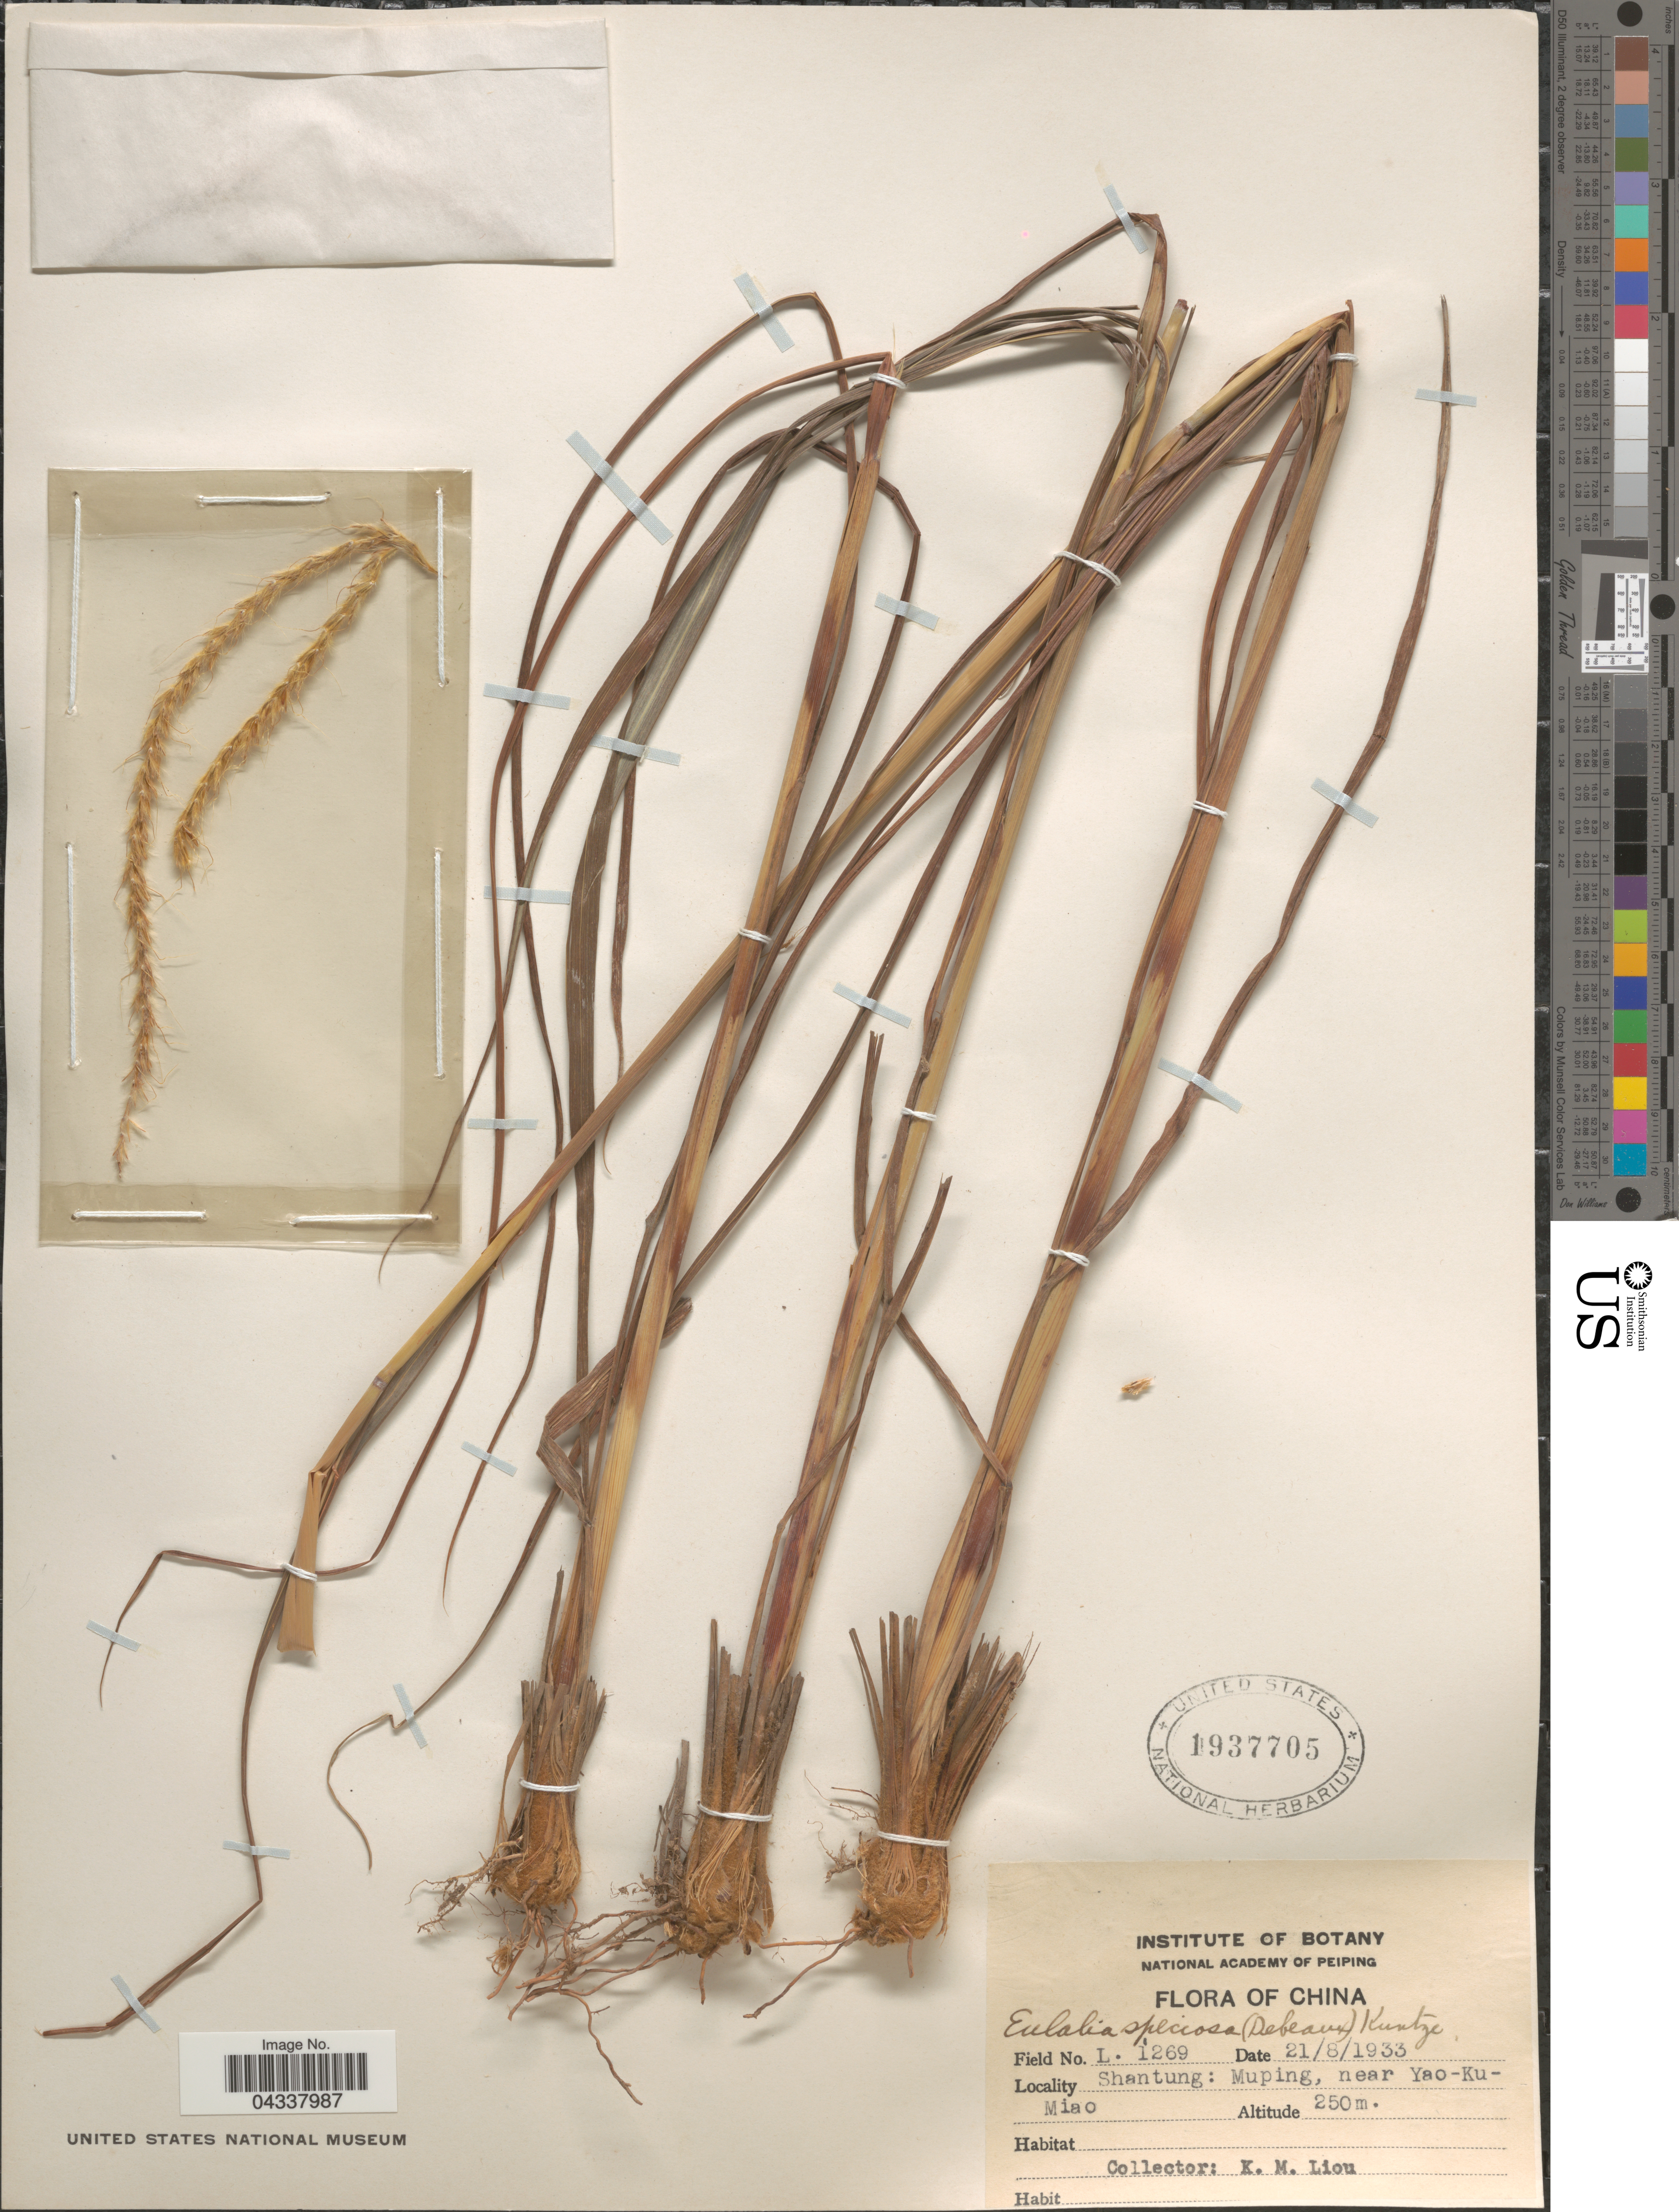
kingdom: Plantae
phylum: Tracheophyta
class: Liliopsida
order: Poales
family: Poaceae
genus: Pseudopogonatherum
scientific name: Pseudopogonatherum speciosum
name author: (Debeaux) Ohwi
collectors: K. M. Liou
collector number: L1269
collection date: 1933-08-21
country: China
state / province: Shandong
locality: Shantung: Muping, near Yao-Ku-Miao.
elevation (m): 250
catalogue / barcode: US 1937705